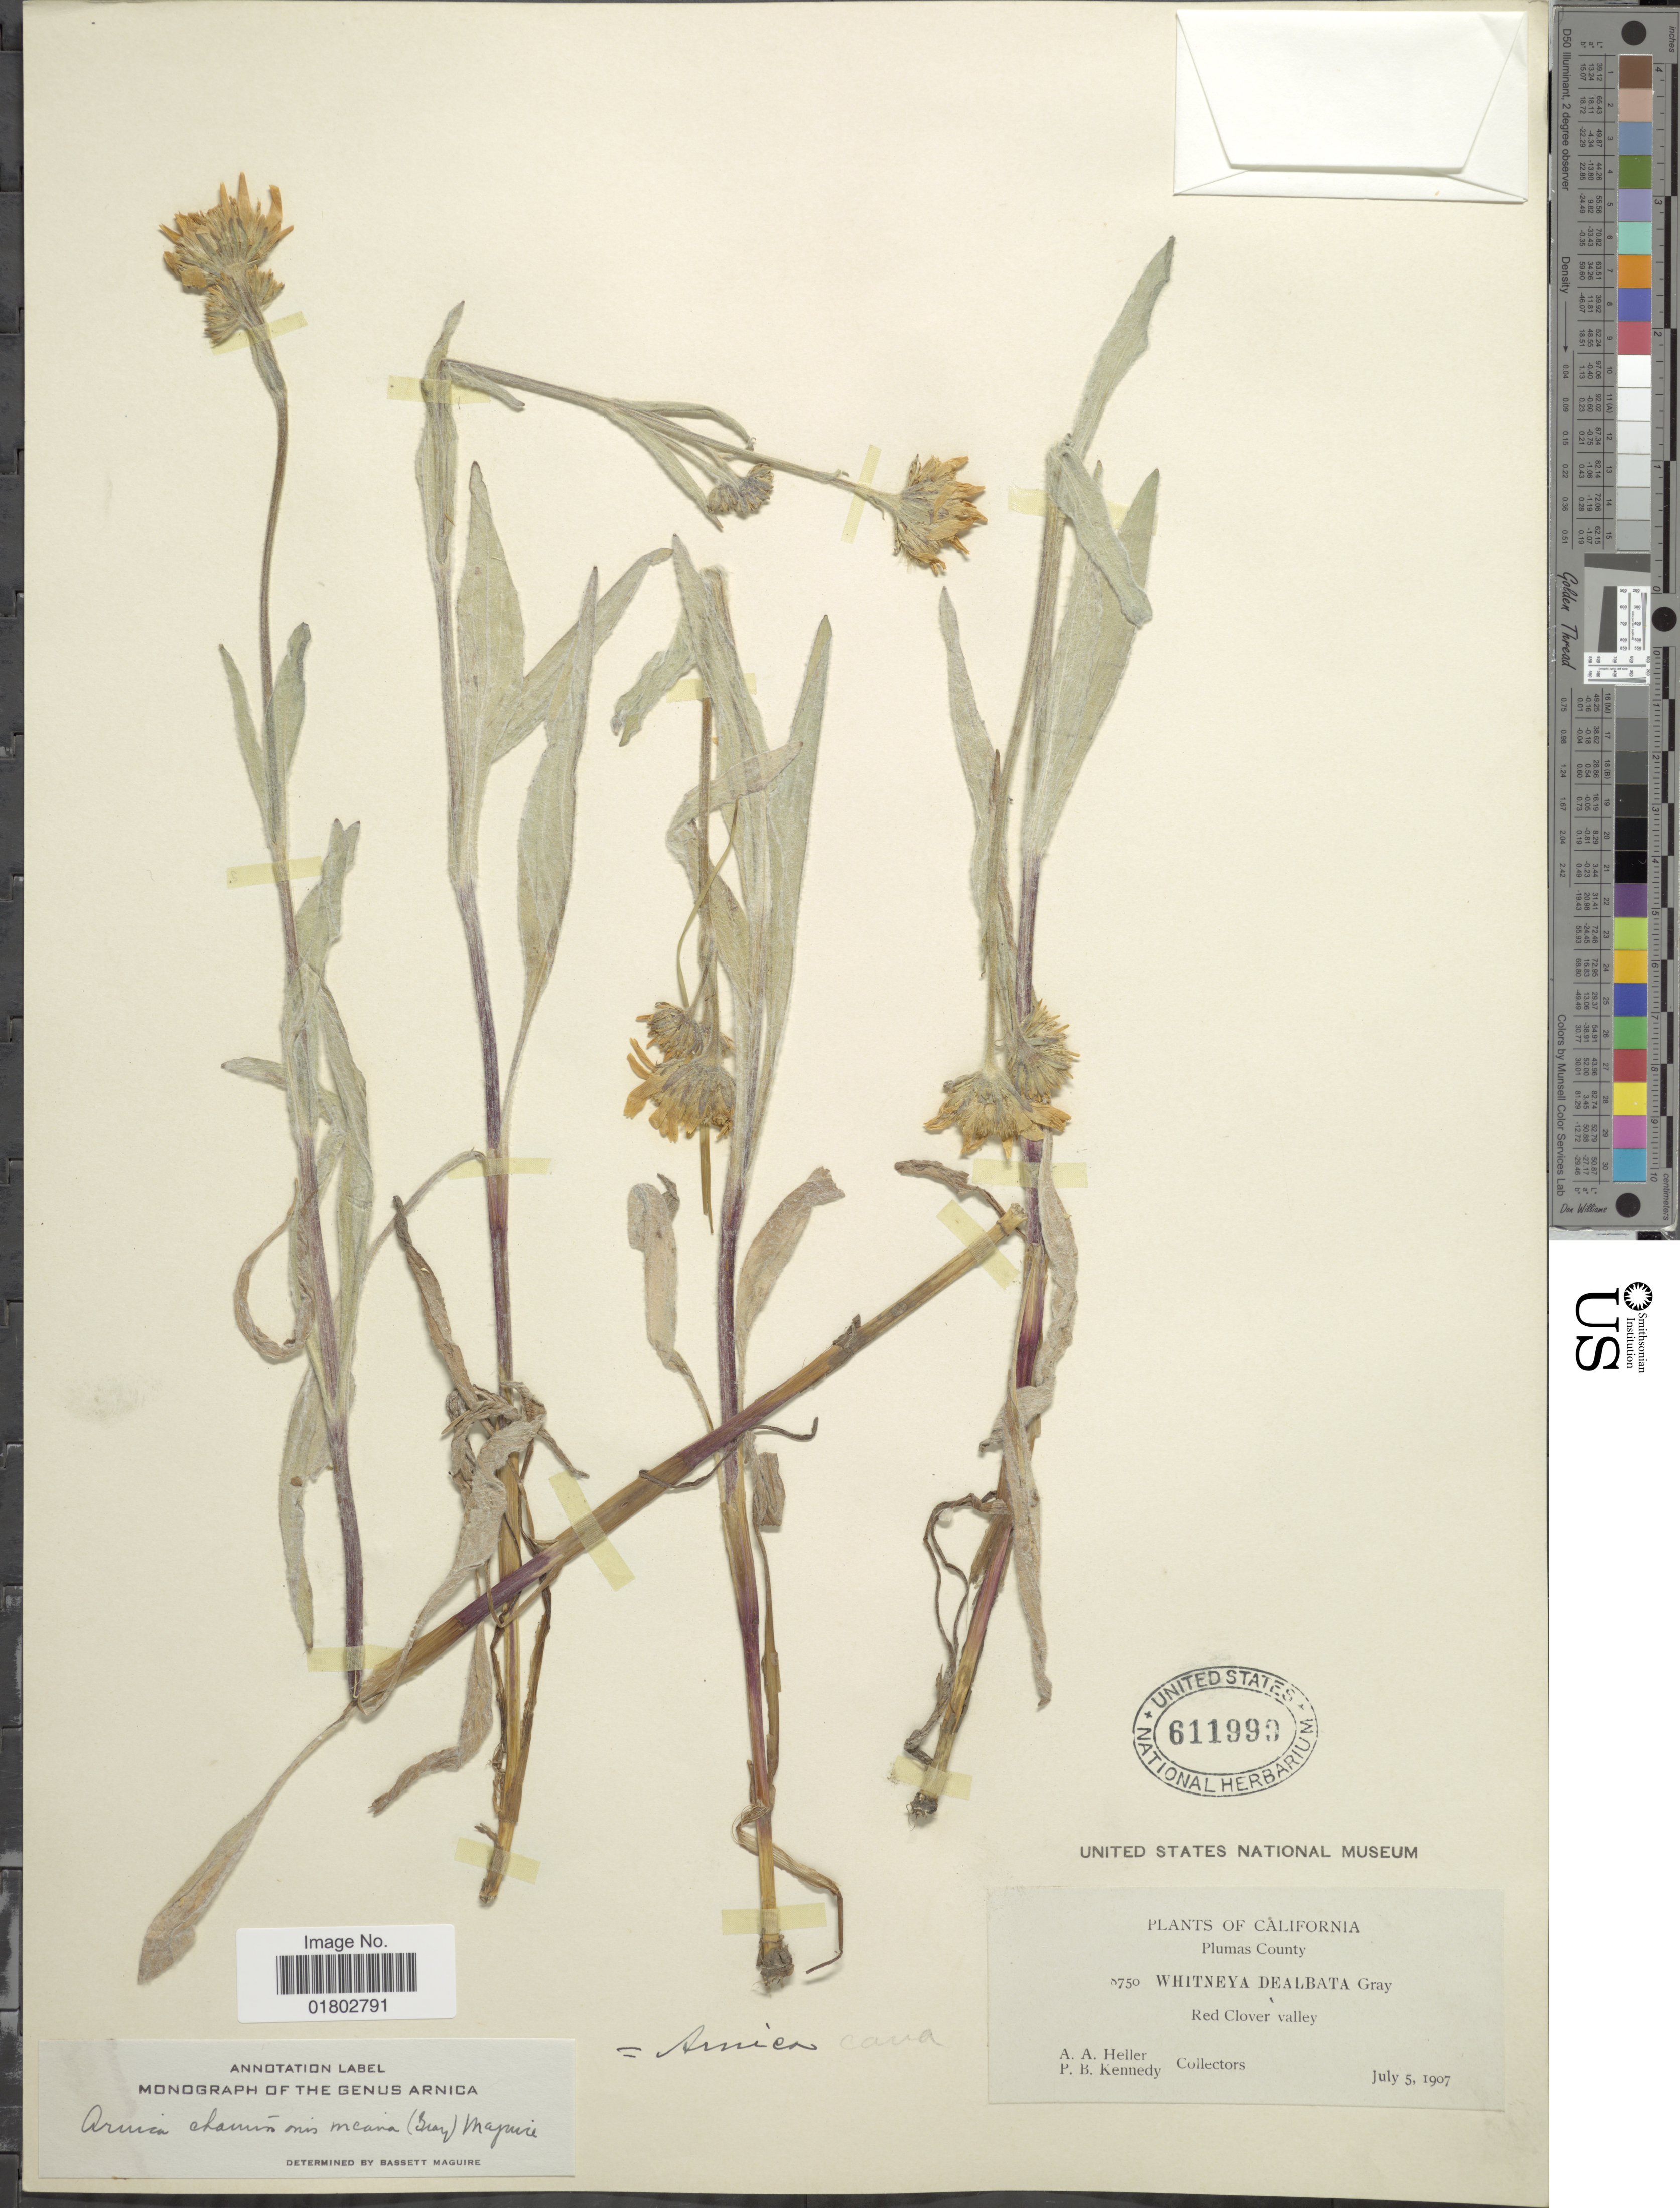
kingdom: Plantae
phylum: Tracheophyta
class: Magnoliopsida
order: Asterales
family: Asteraceae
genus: Arnica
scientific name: Arnica chamissonis subsp. incana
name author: (A. Gray) Maguire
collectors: A. A. Heller & P. B. Kennedy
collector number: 8750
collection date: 1907-07-05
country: United States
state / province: California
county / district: Plumas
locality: Plumas County, Red Clover valley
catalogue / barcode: US 611999